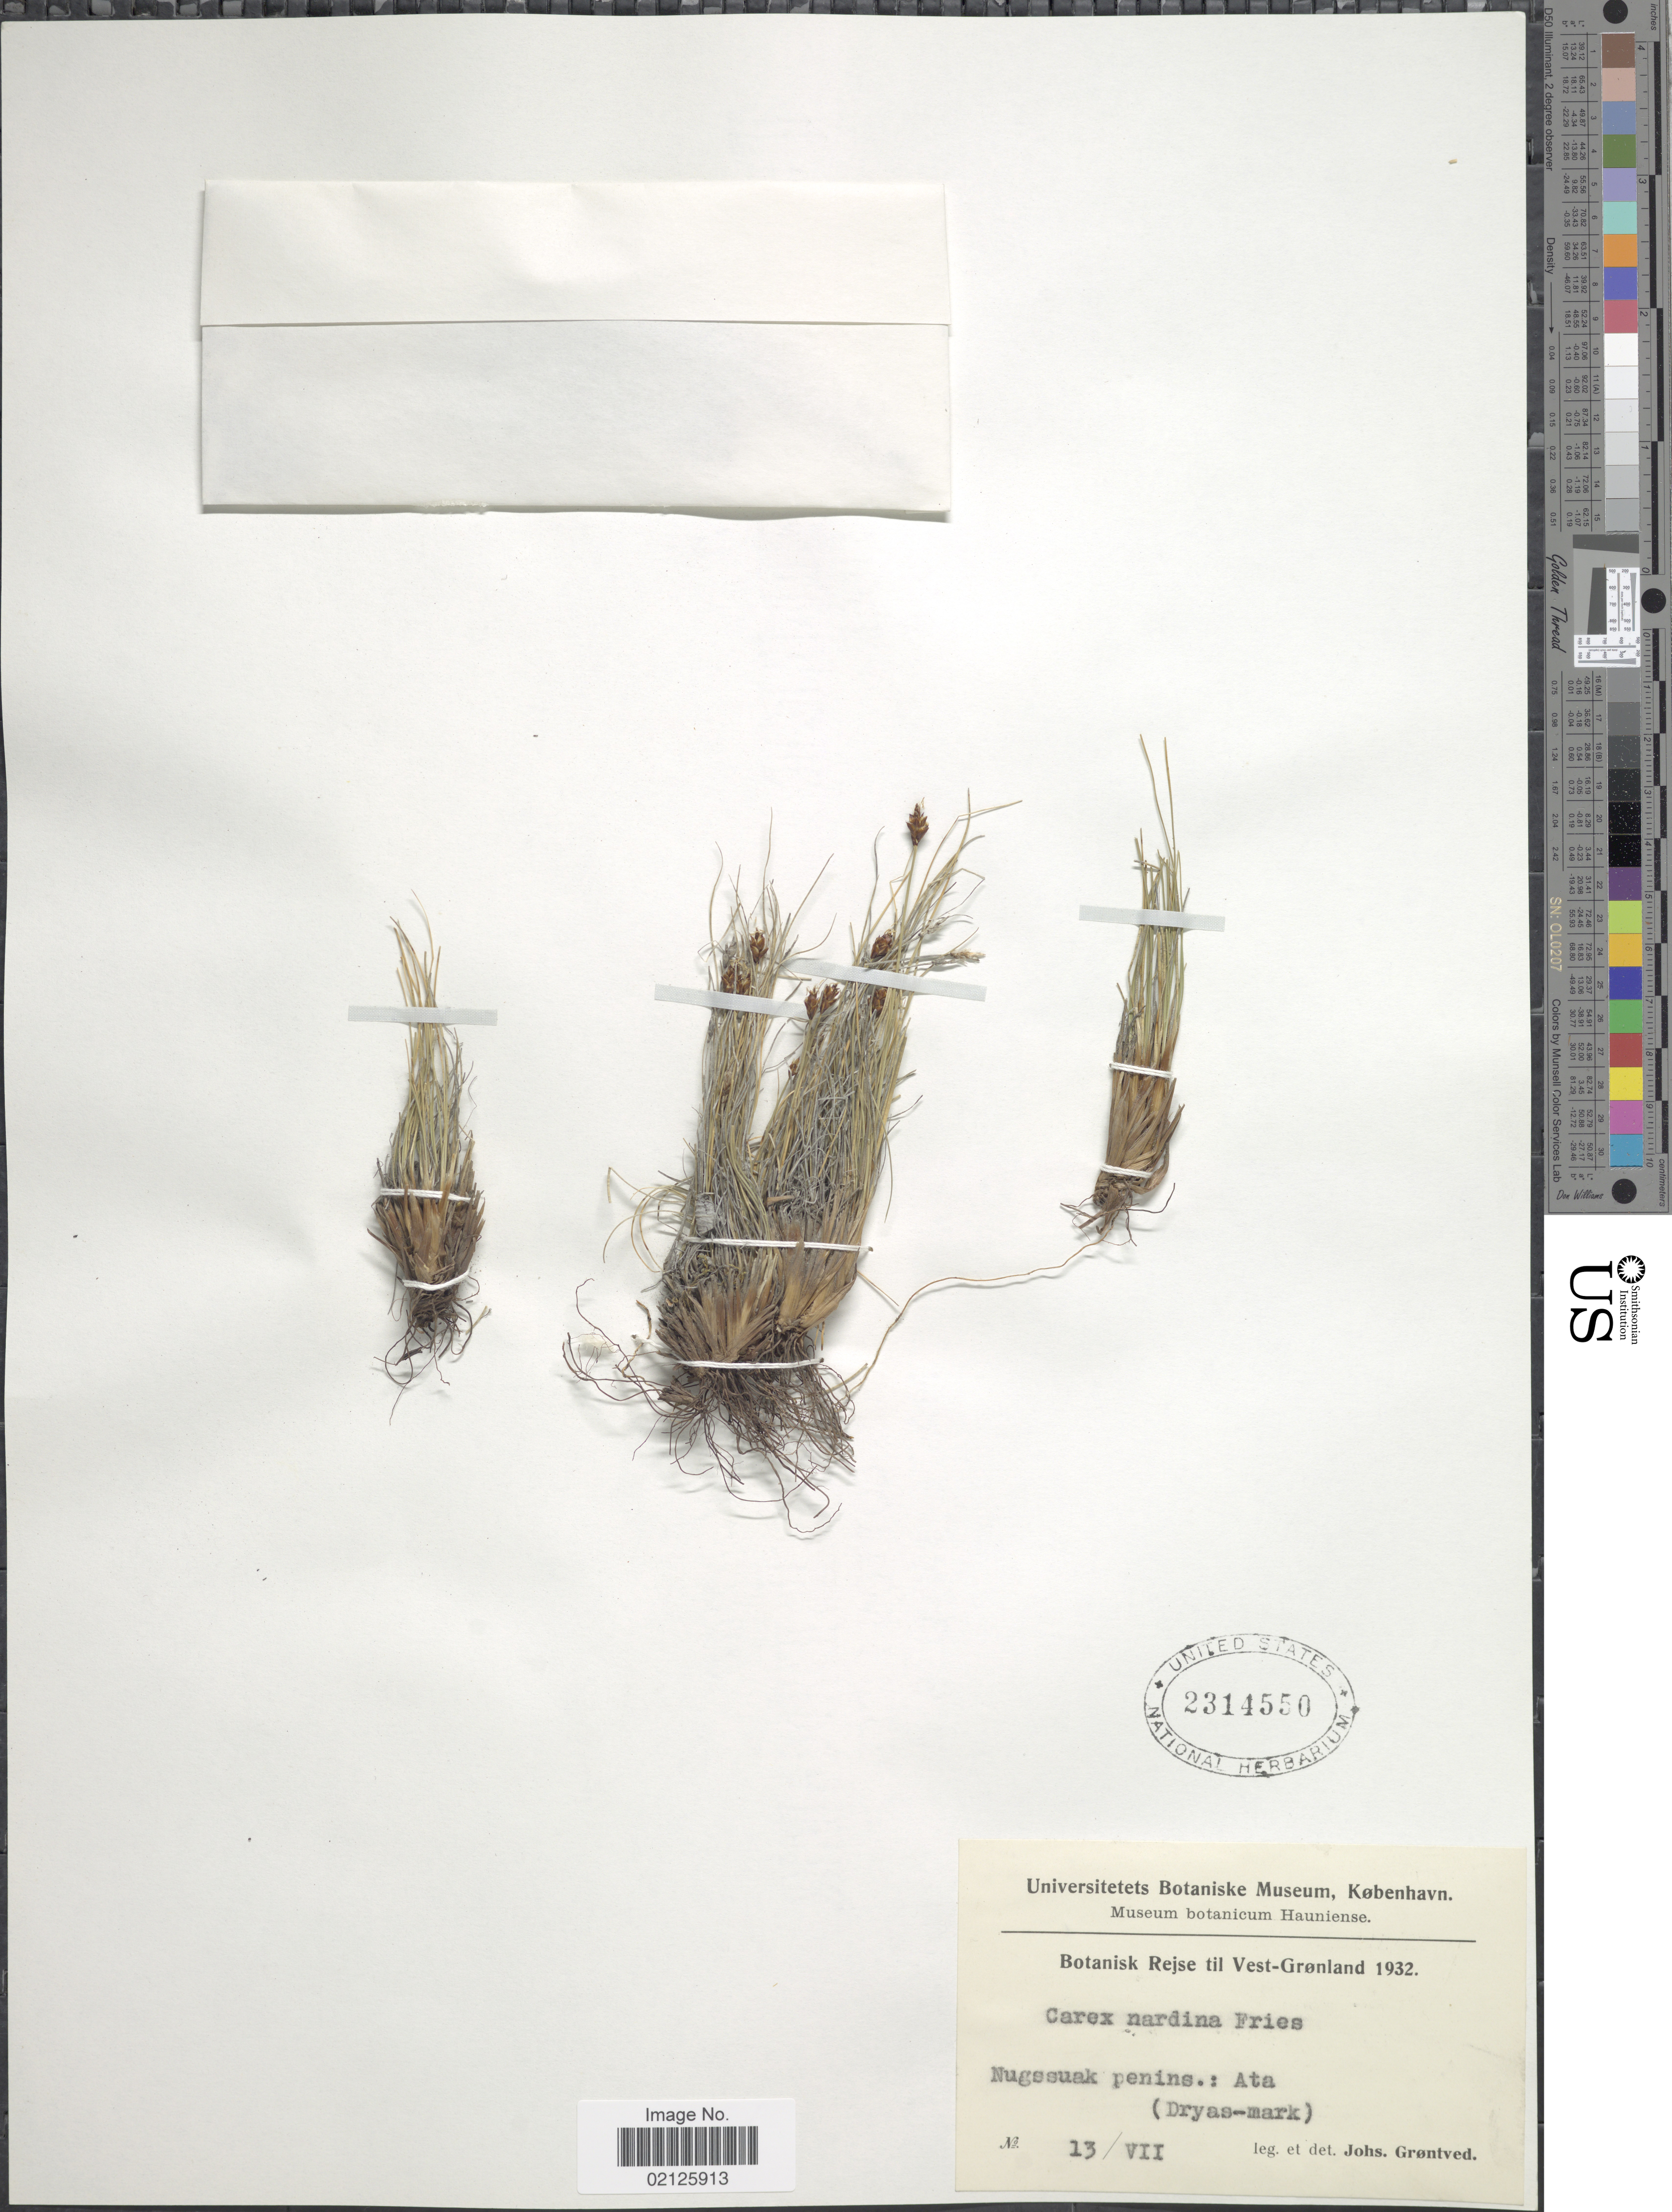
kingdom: Plantae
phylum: Tracheophyta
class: Liliopsida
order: Poales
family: Cyperaceae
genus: Carex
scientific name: Carex nardina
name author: (Hornem.) Fr.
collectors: J. Grøntved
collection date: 1932-07-13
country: Greenland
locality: Vest-Grønland, Nugssuak penins.: Ata (Dryas-mark)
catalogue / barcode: US 2314550